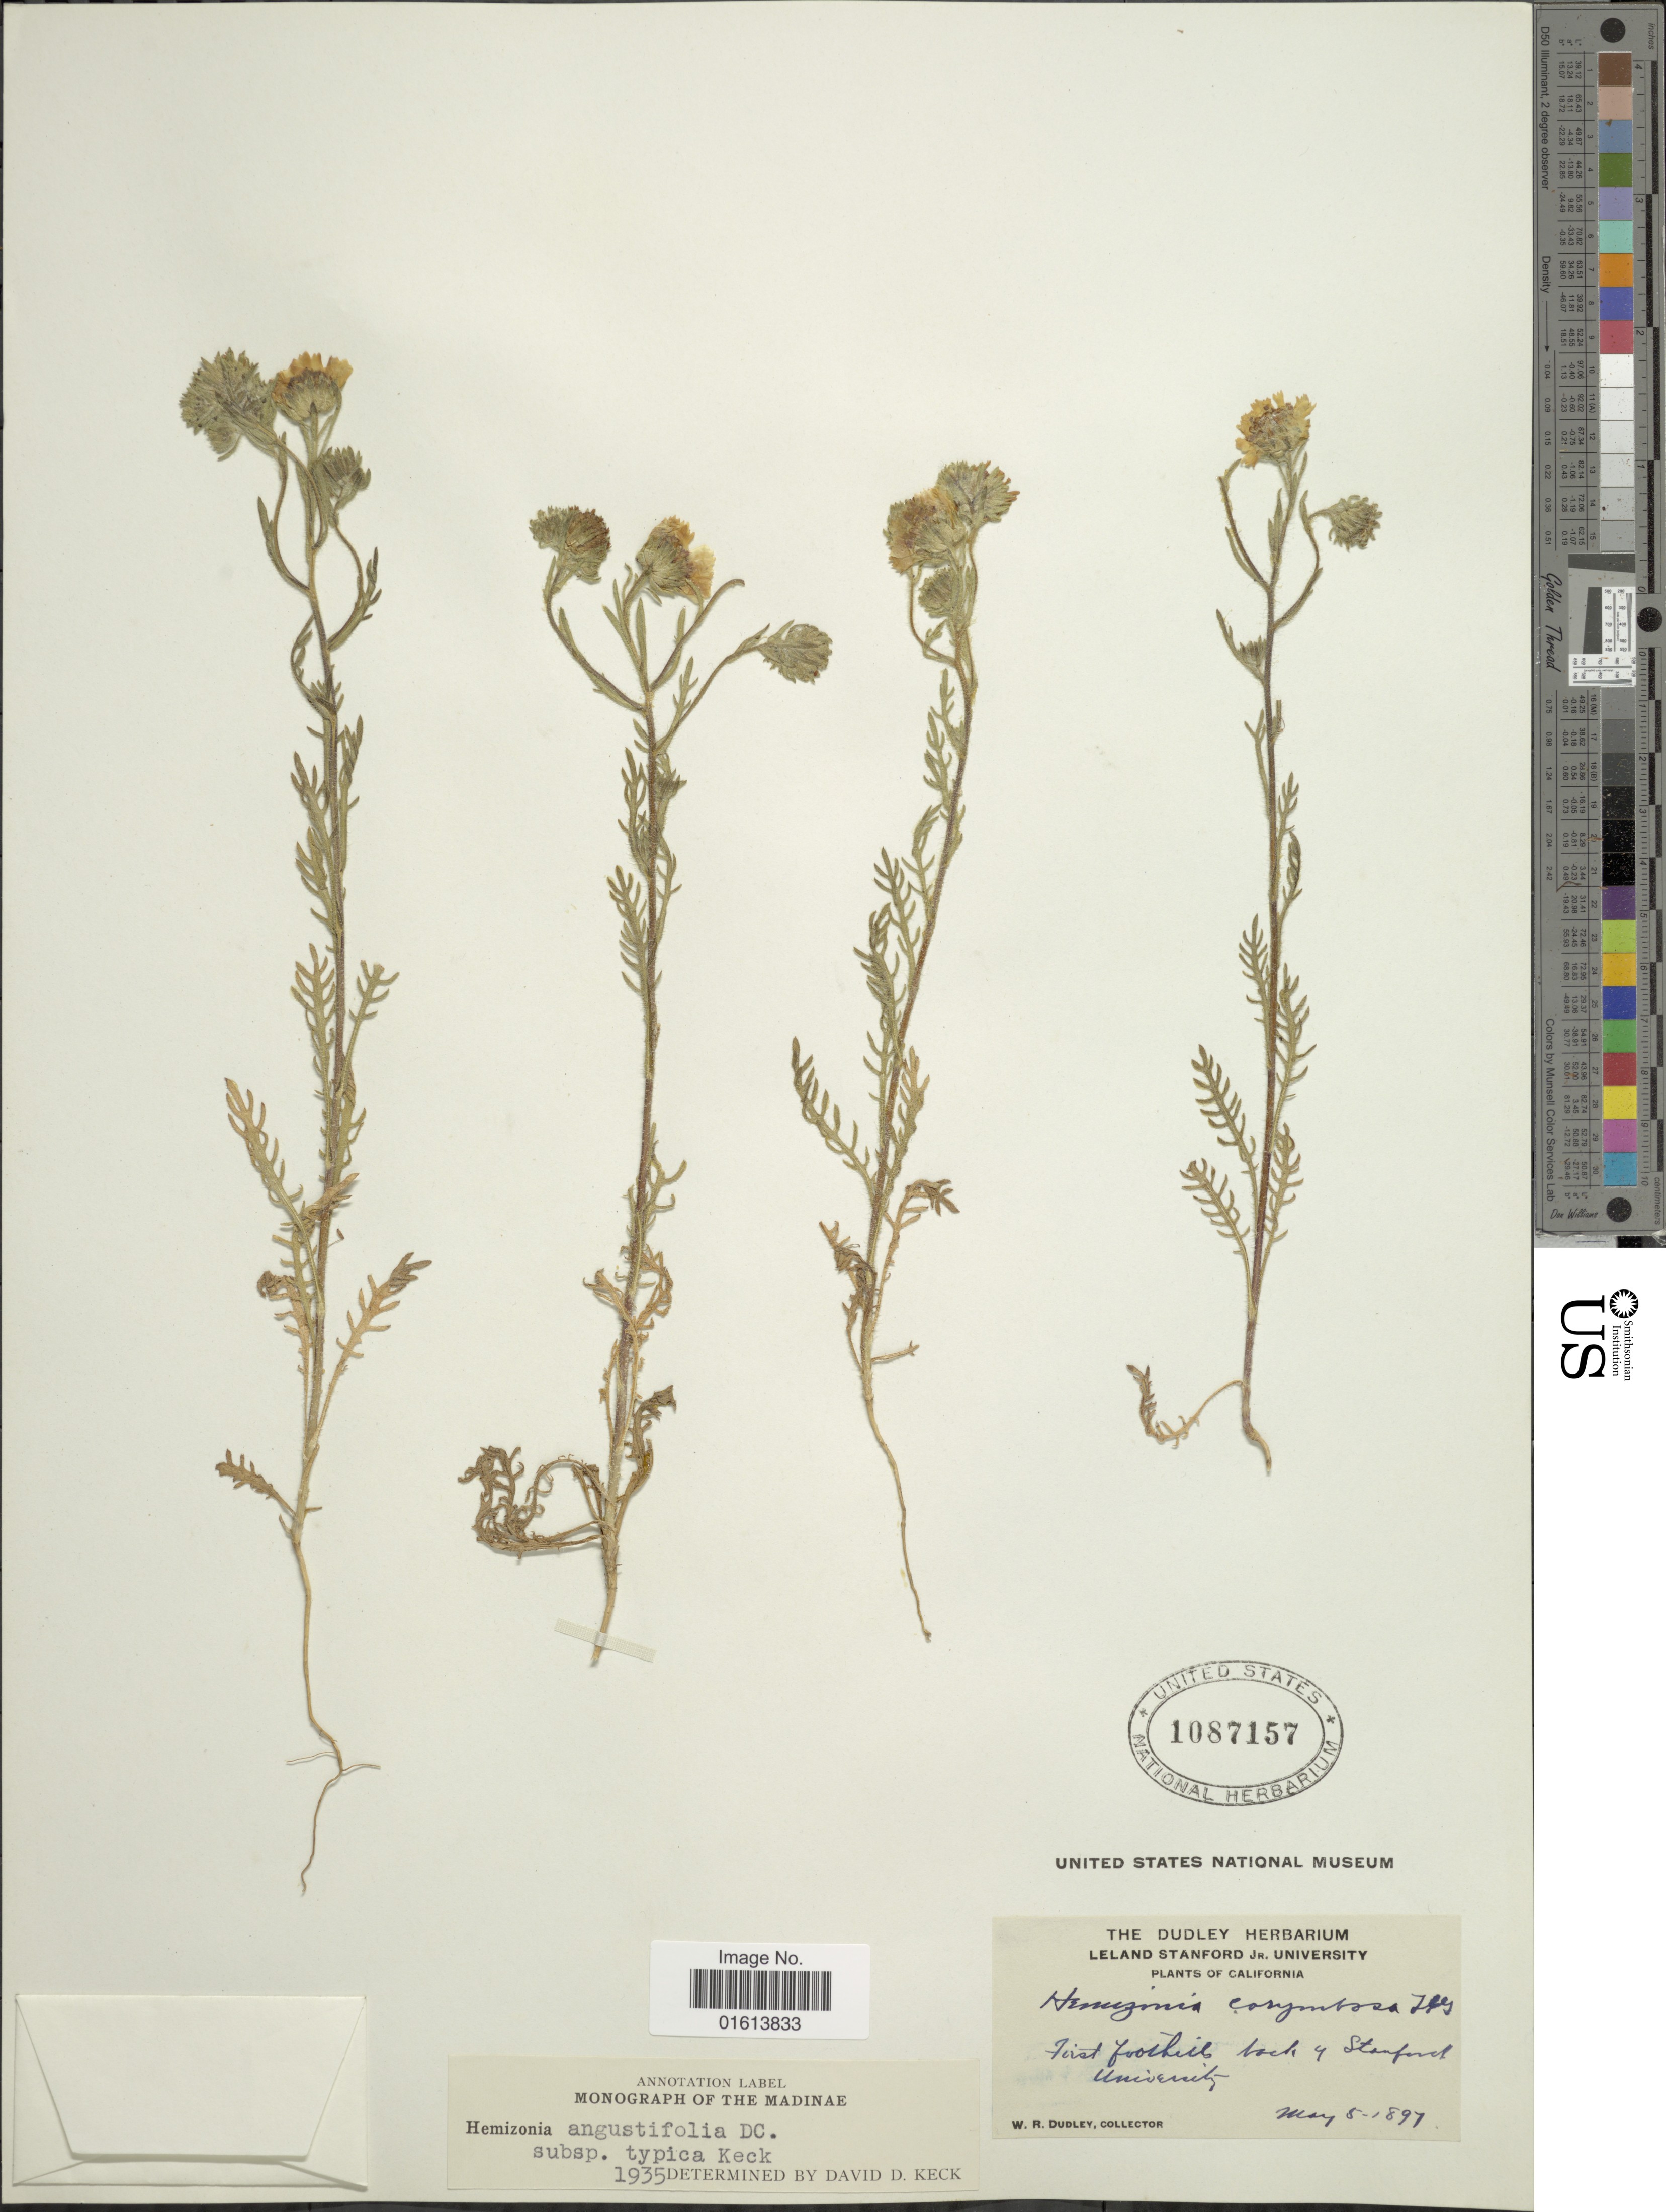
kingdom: Plantae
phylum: Tracheophyta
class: Magnoliopsida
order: Asterales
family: Asteraceae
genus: Deinandra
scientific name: Deinandra corymbosa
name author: (DC.) B.G. Baldwin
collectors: W. Dudley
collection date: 1897-05-05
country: United States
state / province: California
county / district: Santa Clara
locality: California. First foothills back of Stanford University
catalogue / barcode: US 1087157